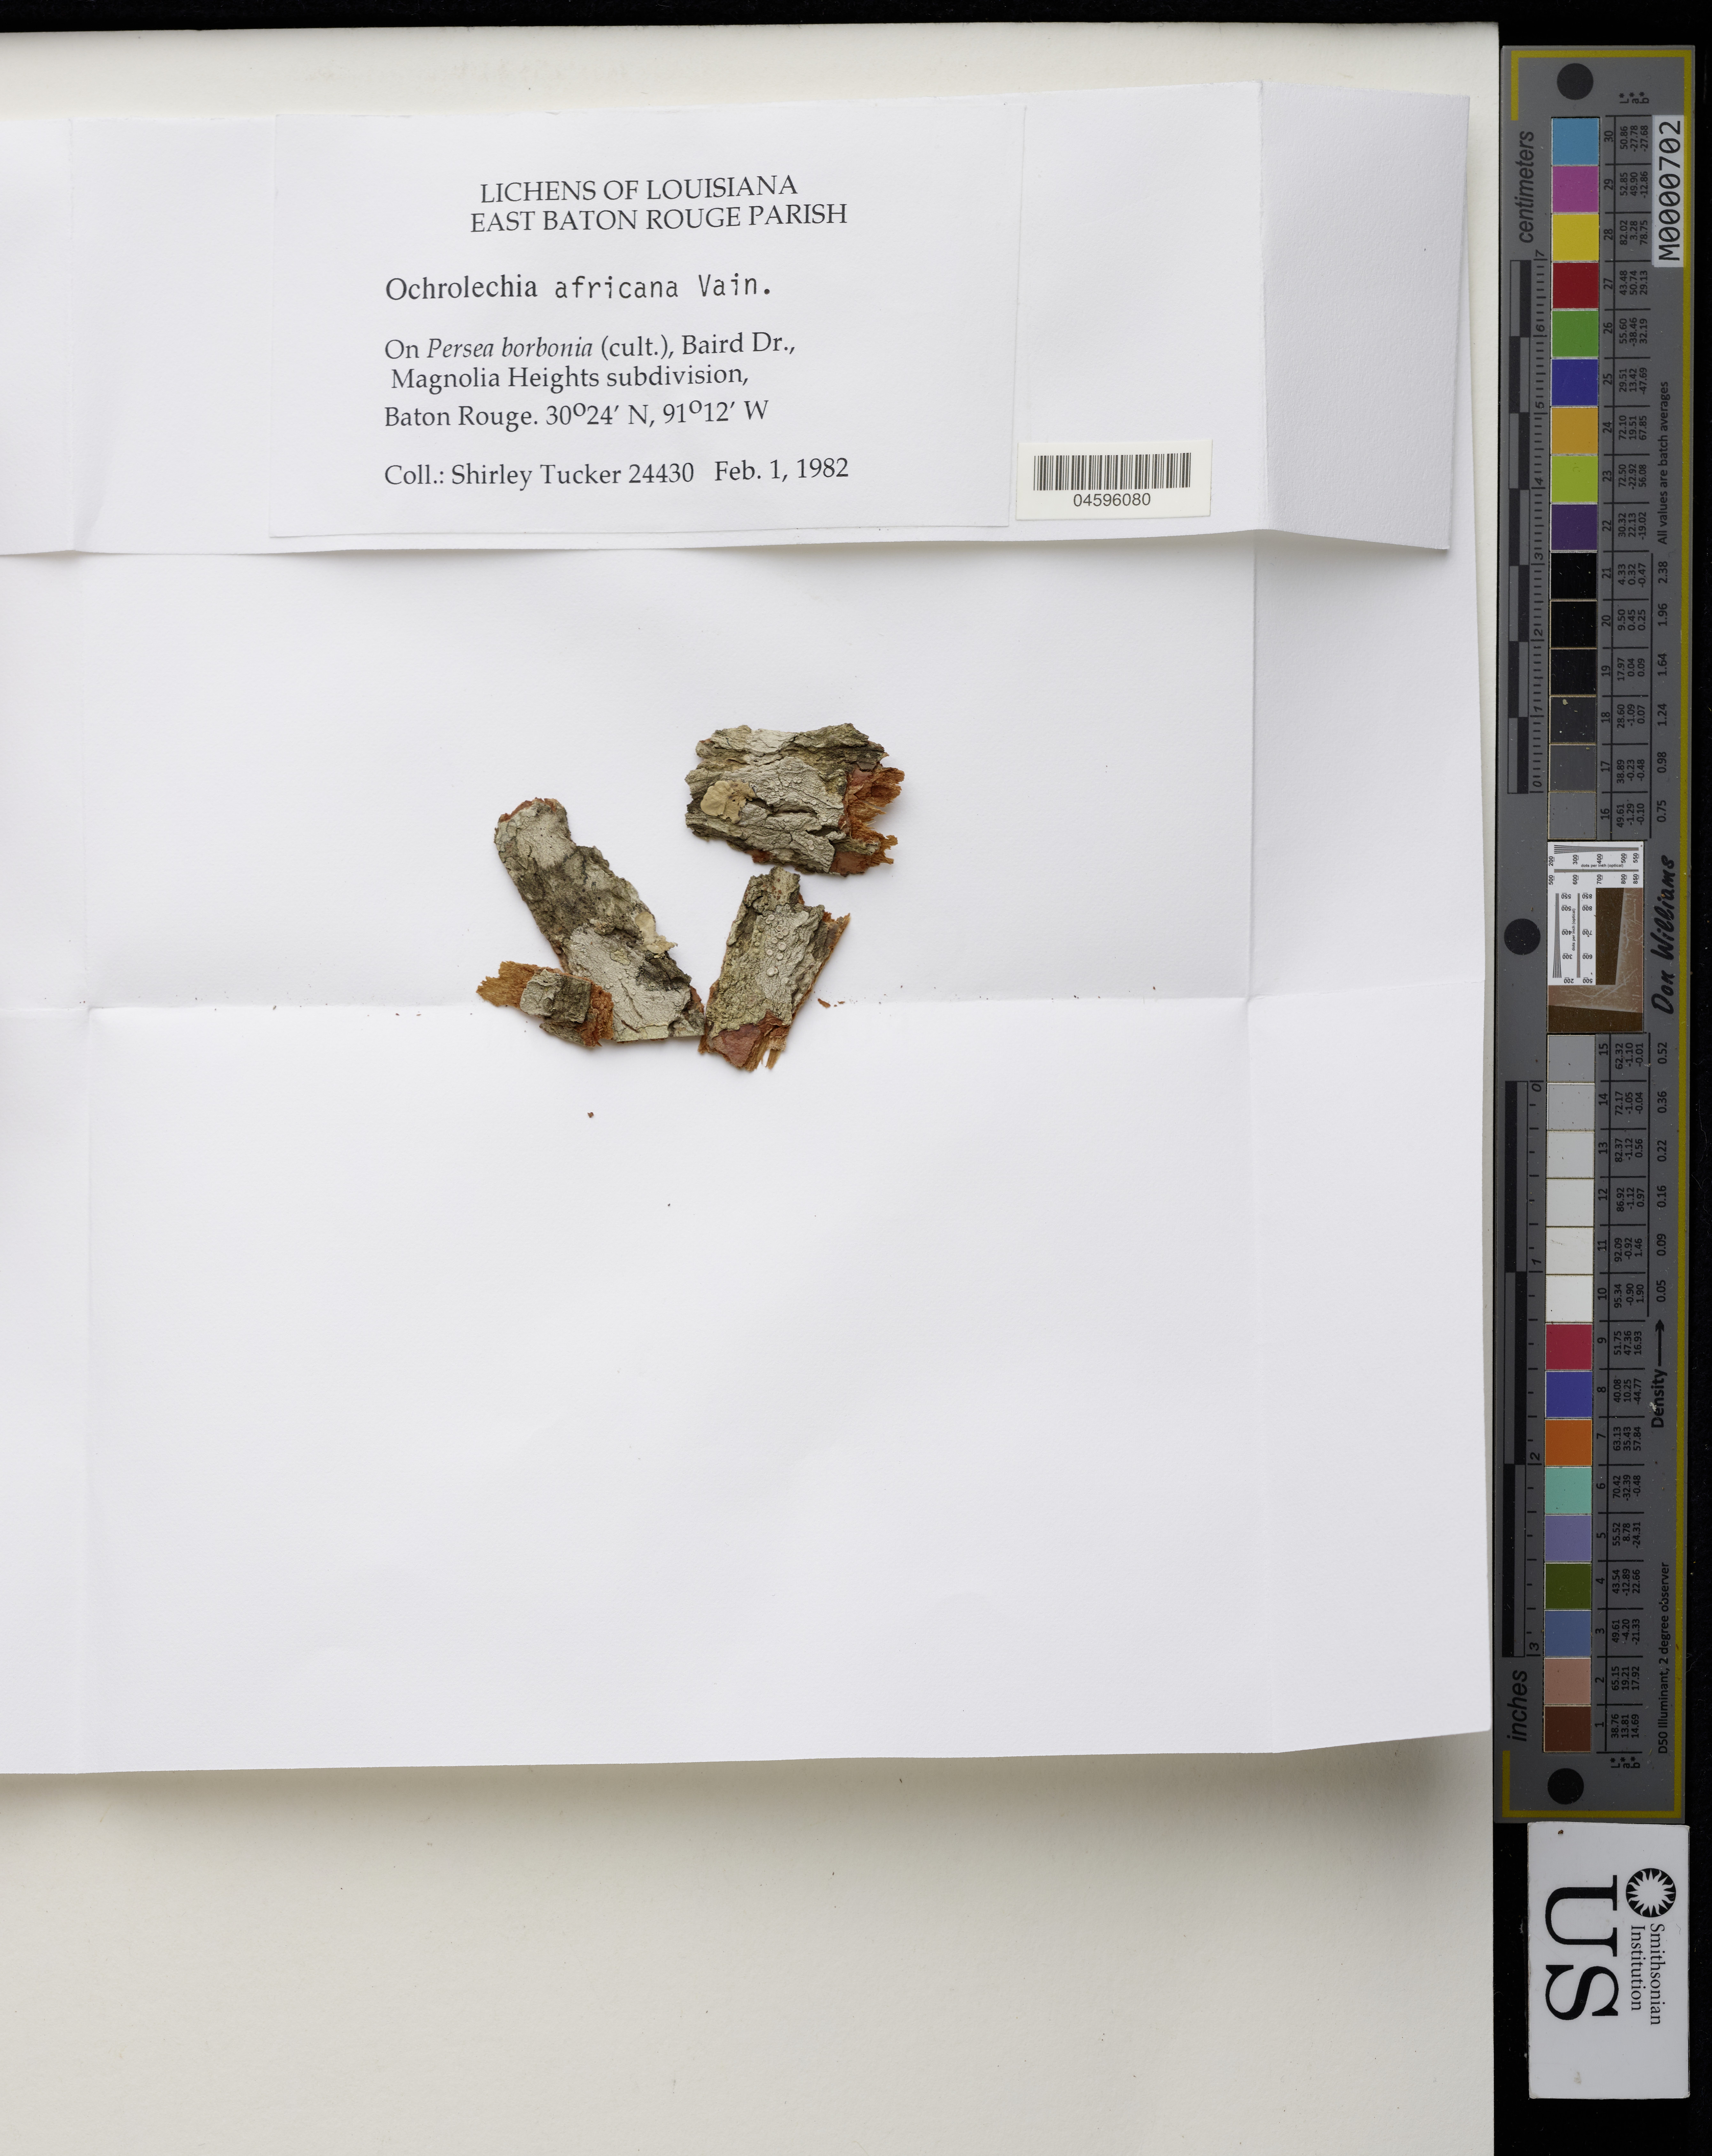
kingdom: Fungi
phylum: Ascomycota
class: Lecanoromycetes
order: Pertusariales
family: Ochrolechiaceae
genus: Ochrolechia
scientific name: Ochrolechia africana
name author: Vain.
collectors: S. Tucker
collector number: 24430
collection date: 1982-02-01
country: United States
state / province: Louisiana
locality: East Baton Rouge Parish. Baton Rouge.